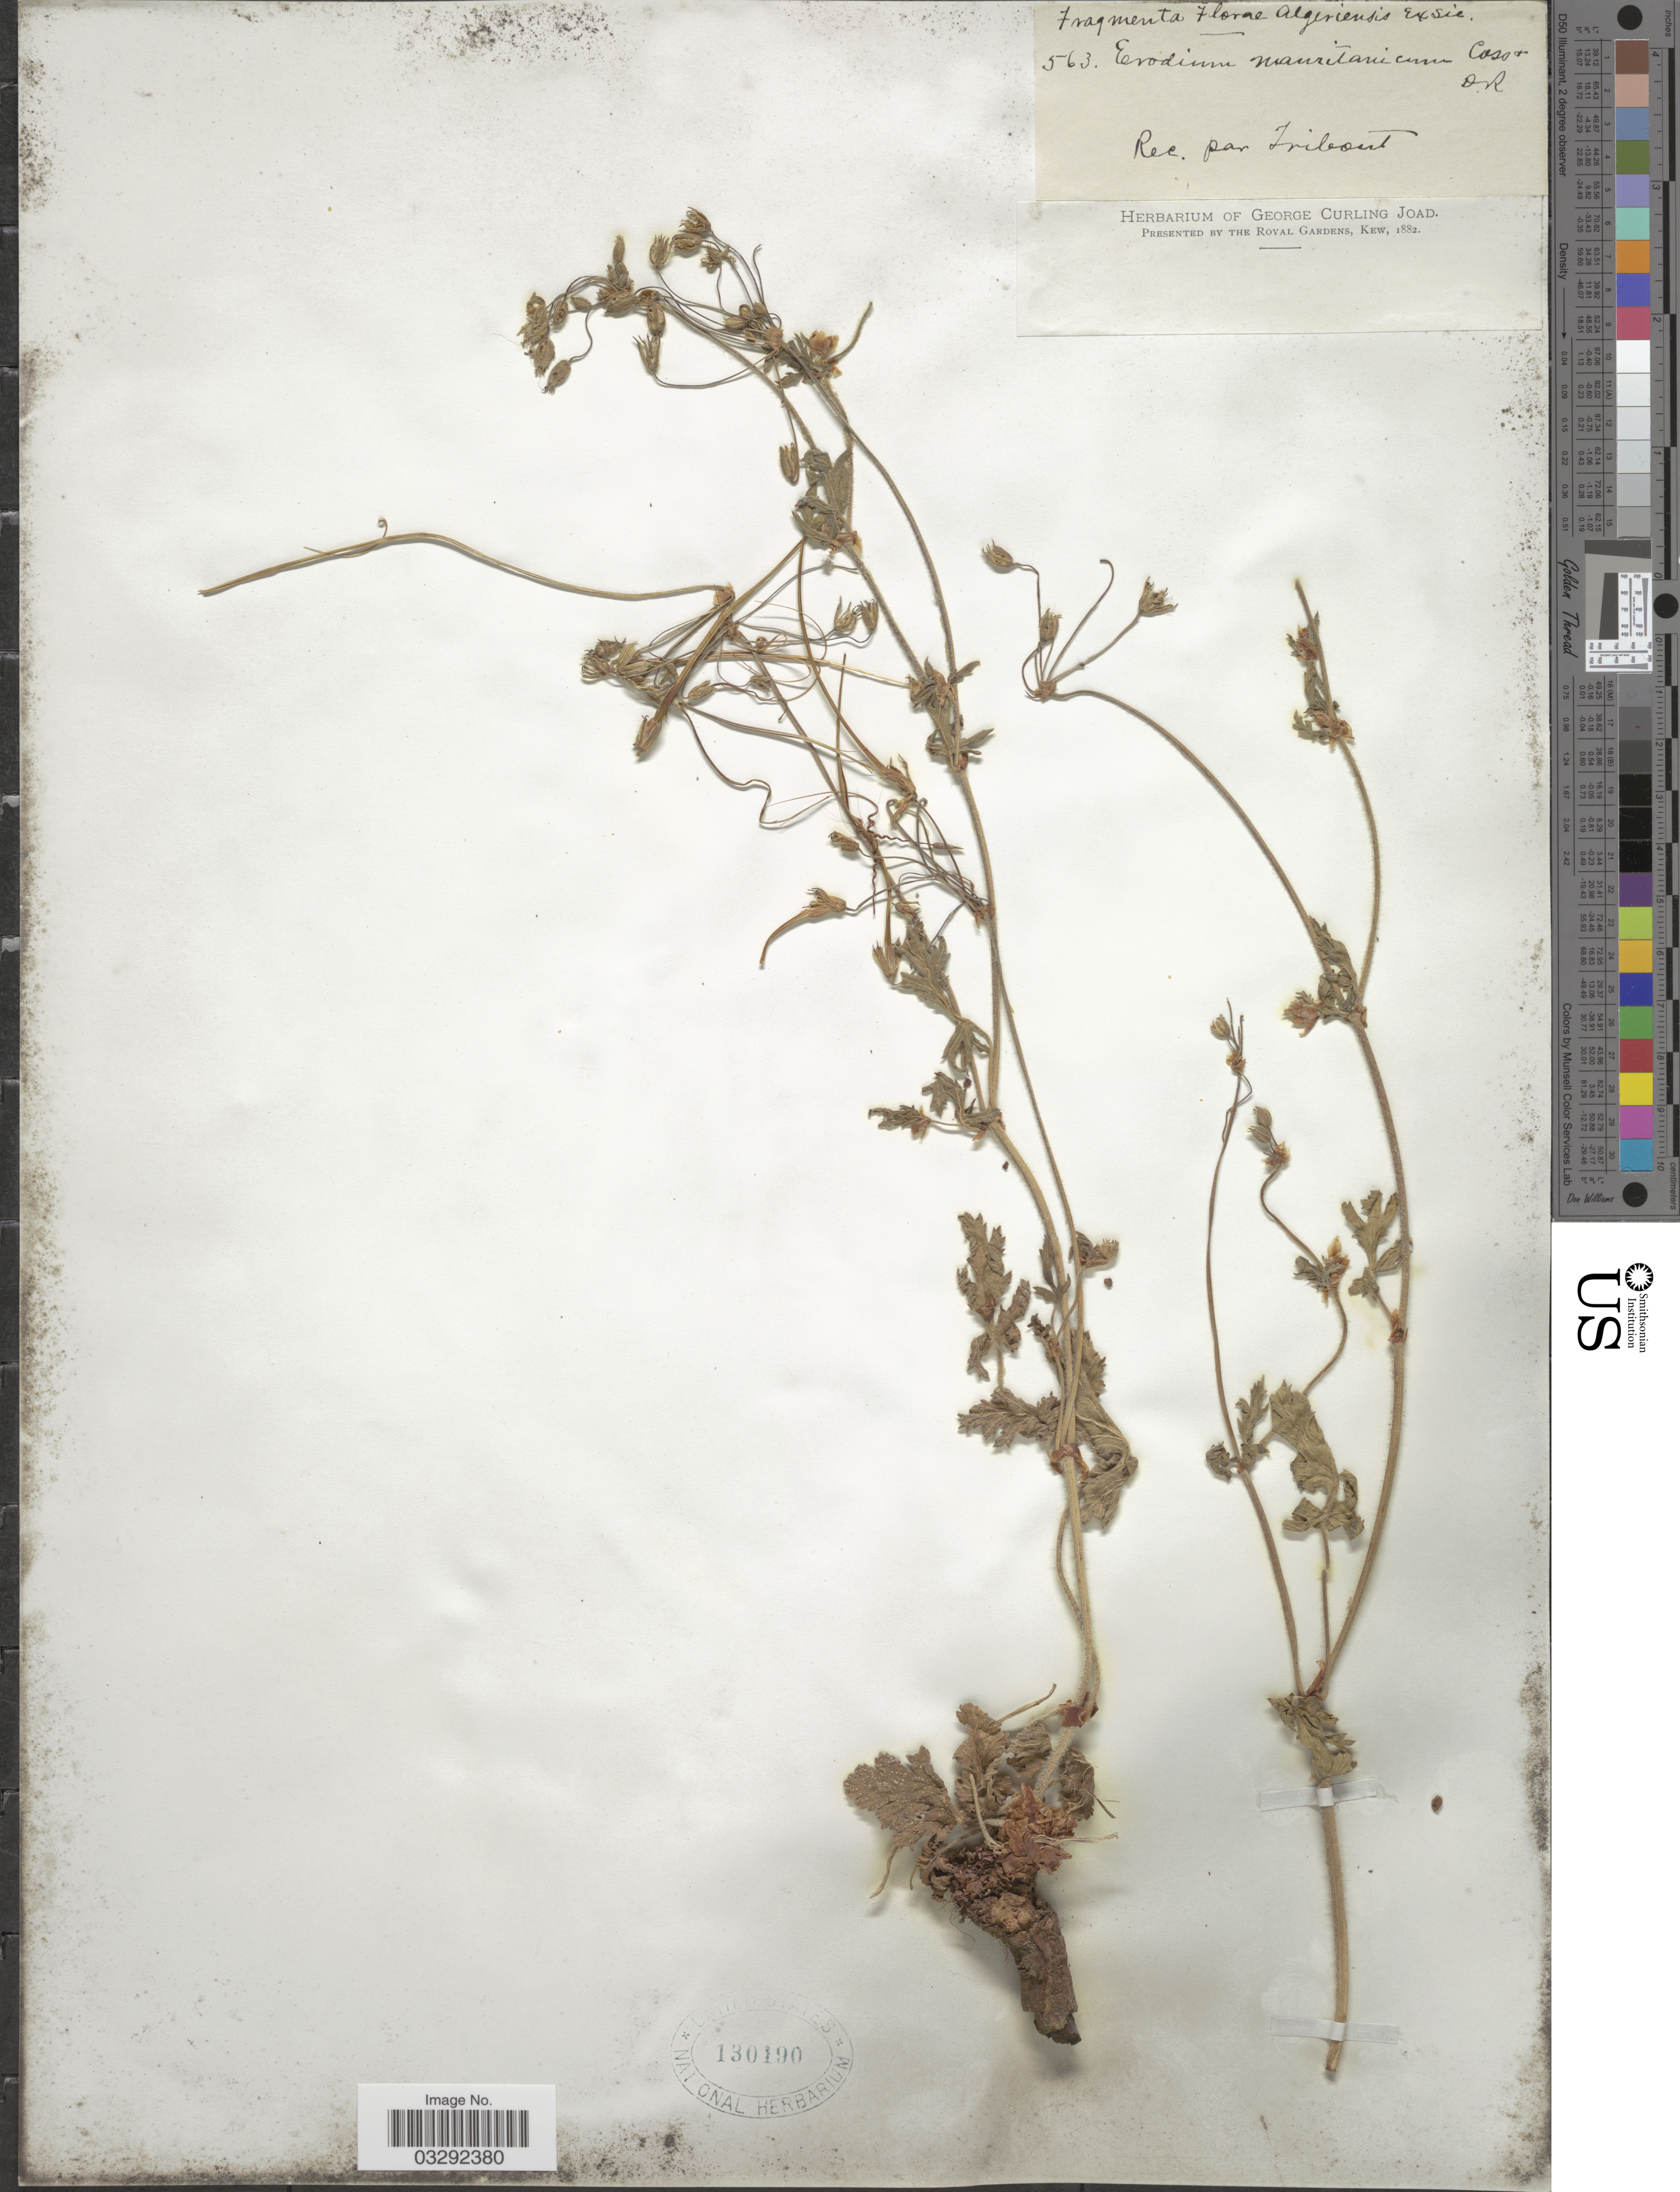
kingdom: Plantae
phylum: Tracheophyta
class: Magnoliopsida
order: Geraniales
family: Geraniaceae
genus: Erodium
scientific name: Erodium mauritanicum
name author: Coss. & Durieu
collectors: ex herb. George Curling Joad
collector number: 563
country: Algeria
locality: Algeriensis.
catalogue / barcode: US 130190